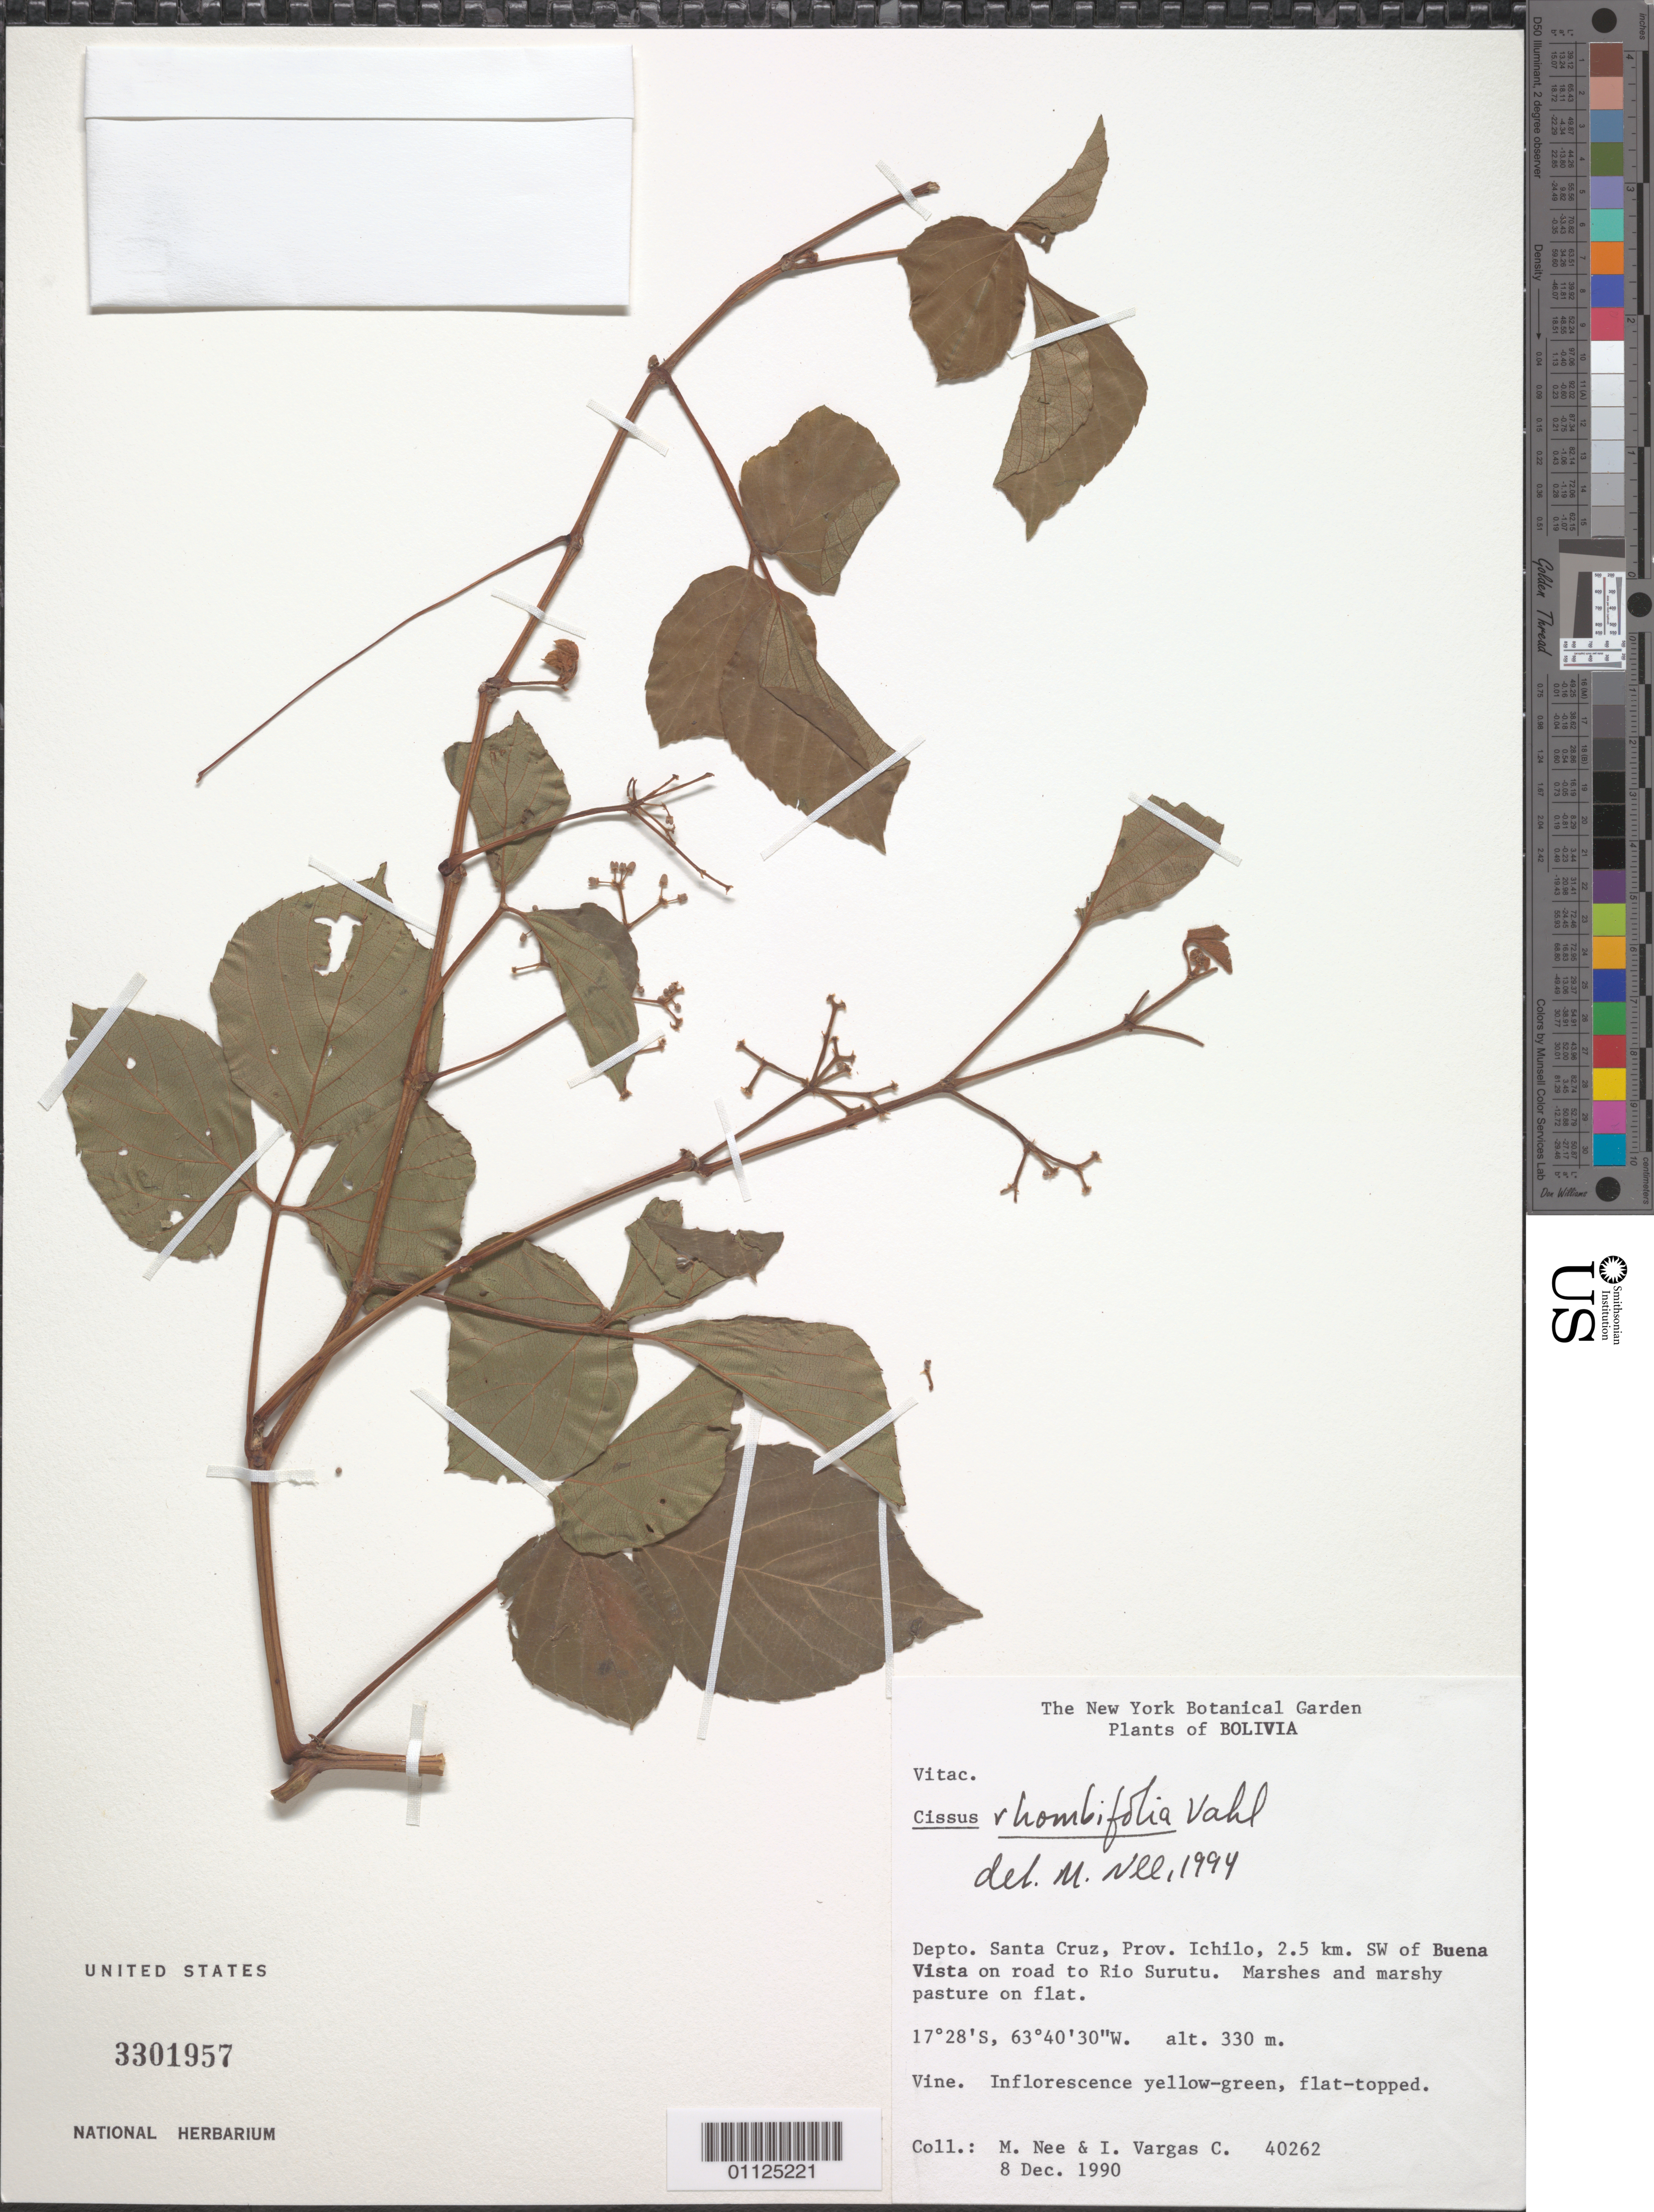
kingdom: Plantae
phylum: Tracheophyta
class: Magnoliopsida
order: Vitales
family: Vitaceae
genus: Cissus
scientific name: Cissus alata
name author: Jacq.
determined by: Wen, Jun, (BOT), Smithsonian Institution - National Museum of Natural History (UNITED STATES)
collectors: M. Nee & C. I. Vargas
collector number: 40262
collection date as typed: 8 Dec. 1990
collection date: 1990-12-08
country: Bolivia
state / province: Santa Cruz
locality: Prov. Ichilo, 2.5 km SW of Buena Vista on road to Rio Surutu.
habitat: Marshes and marshy pasture on flat. Vine.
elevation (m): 330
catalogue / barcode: US 3301957